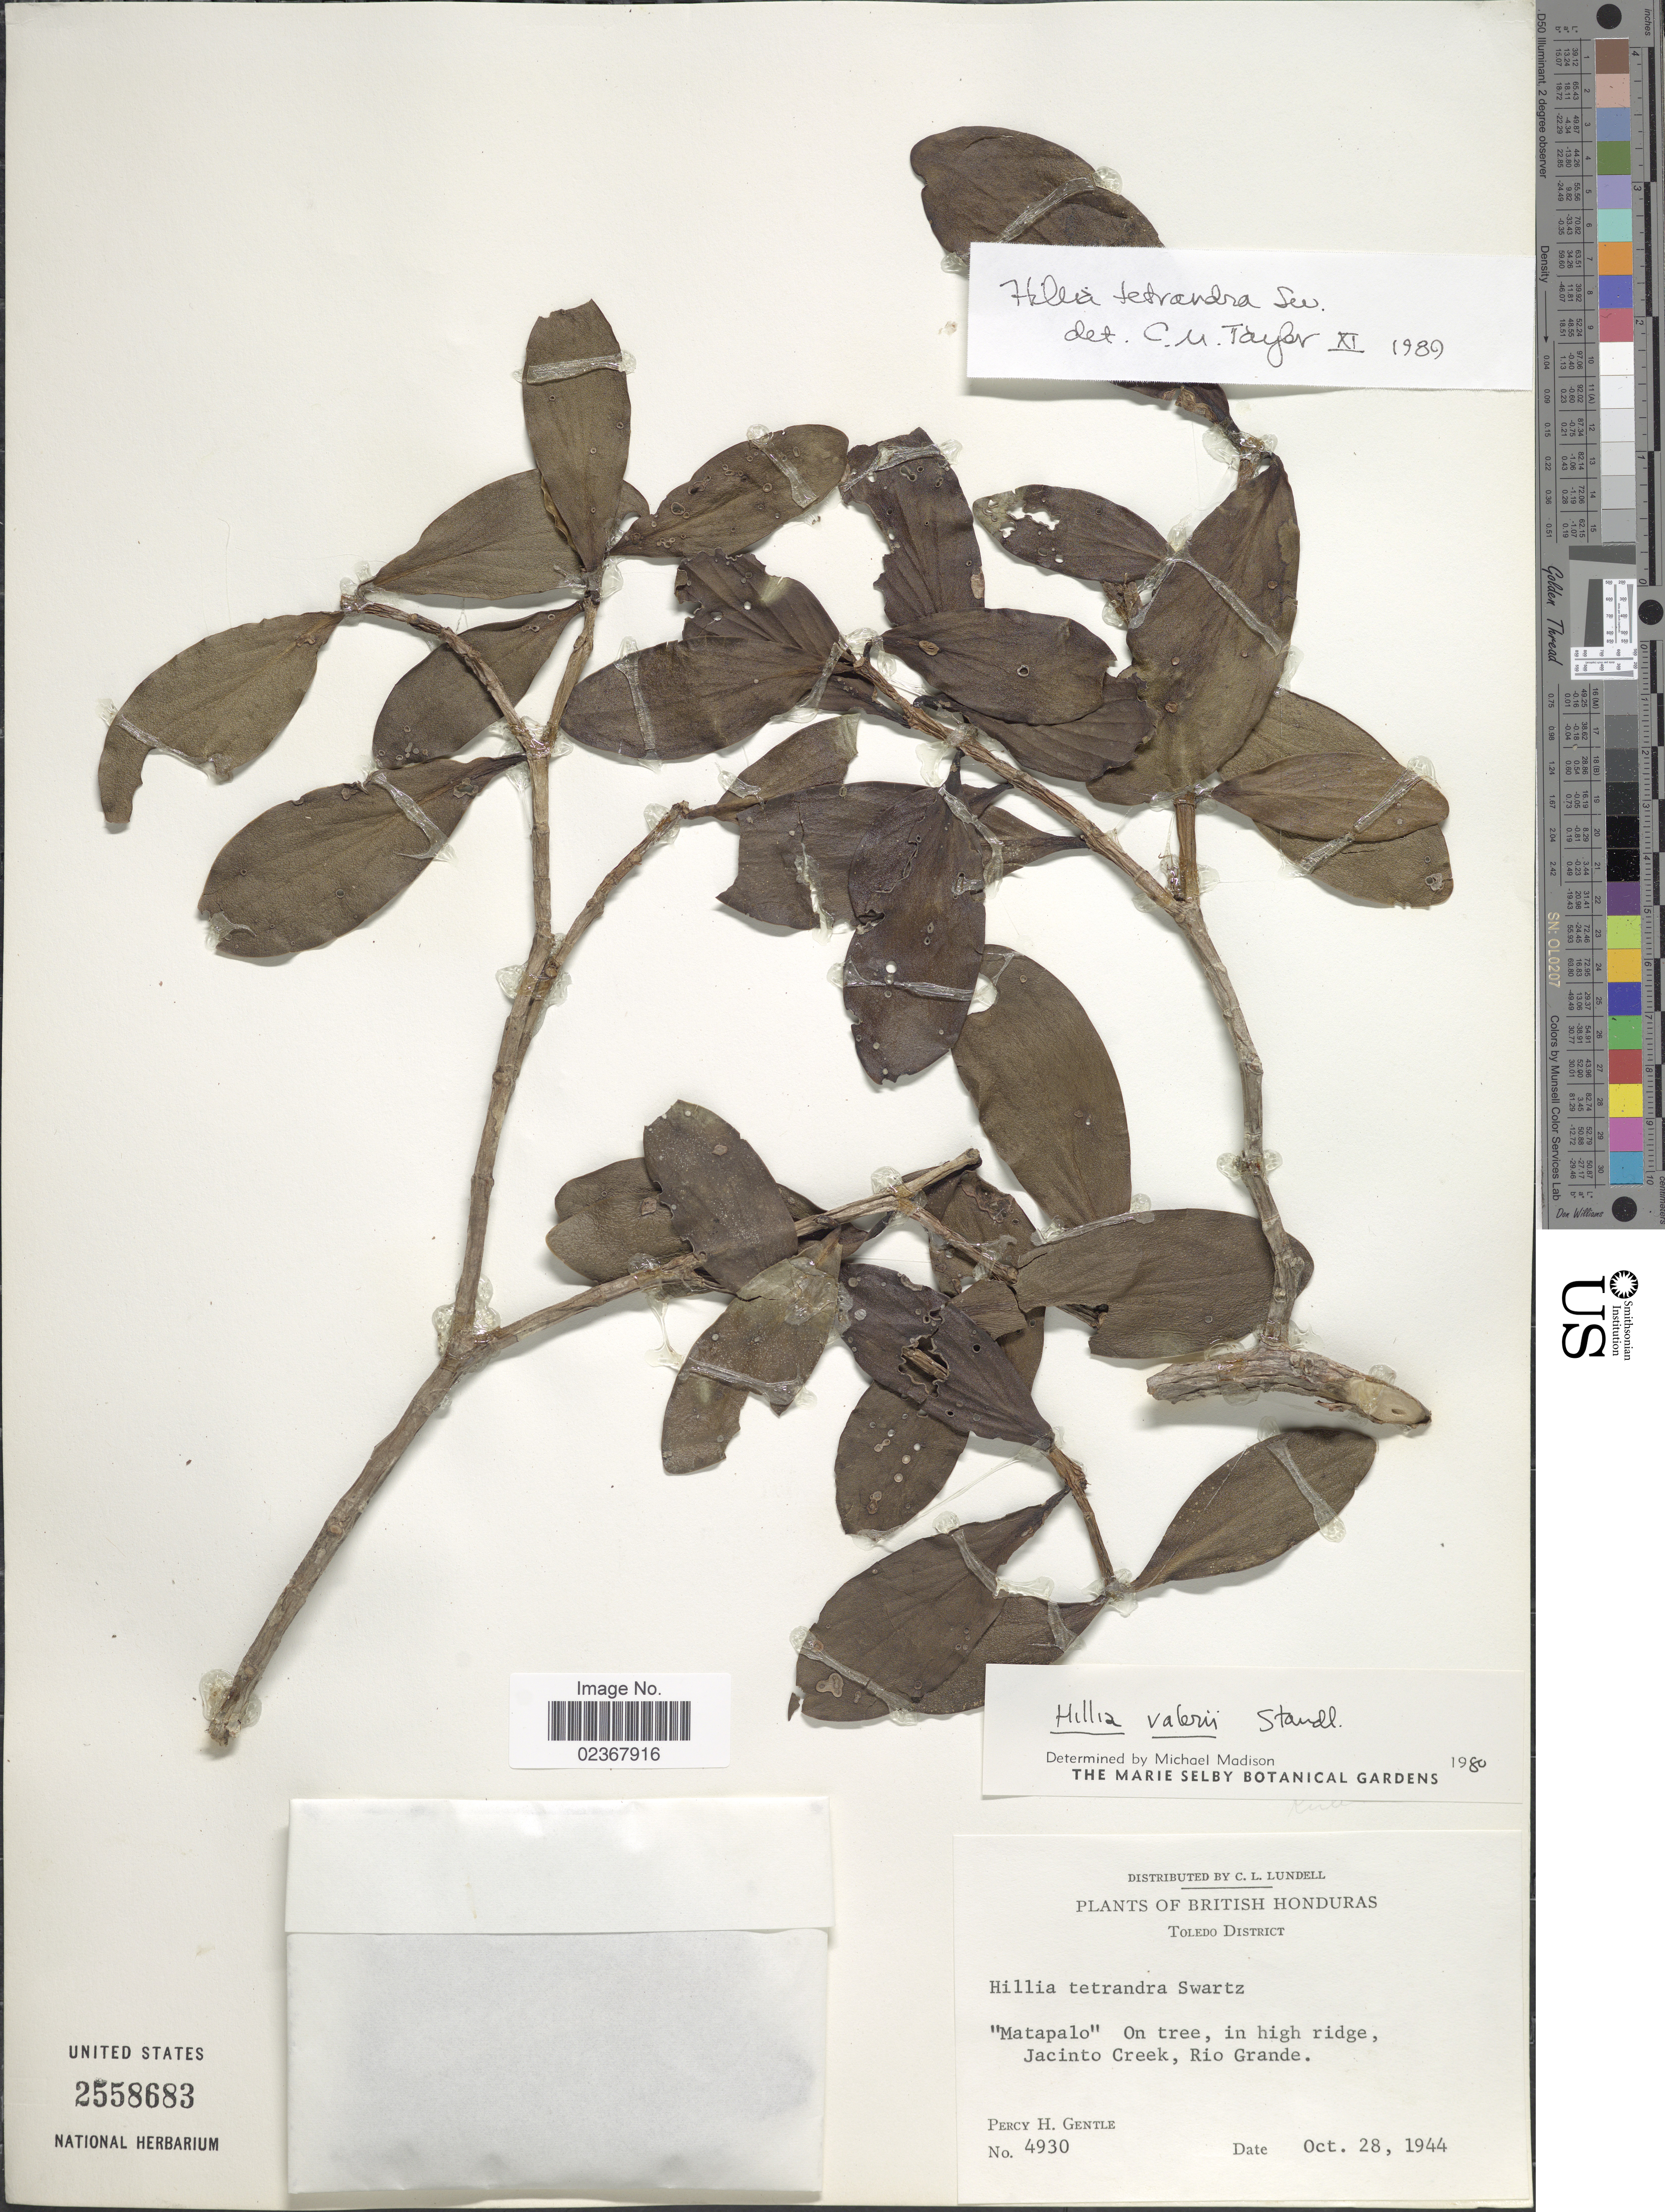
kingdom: Plantae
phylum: Tracheophyta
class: Magnoliopsida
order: Gentianales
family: Rubiaceae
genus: Hillia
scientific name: Hillia tetrandra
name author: Sw.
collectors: P. H. Gentle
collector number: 4930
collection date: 1944-10-28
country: Belize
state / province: Toledo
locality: British Honduras. "Matapalo"On tree, in high ridge, Jacinto Creek, Rio Grande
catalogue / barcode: US 2558683